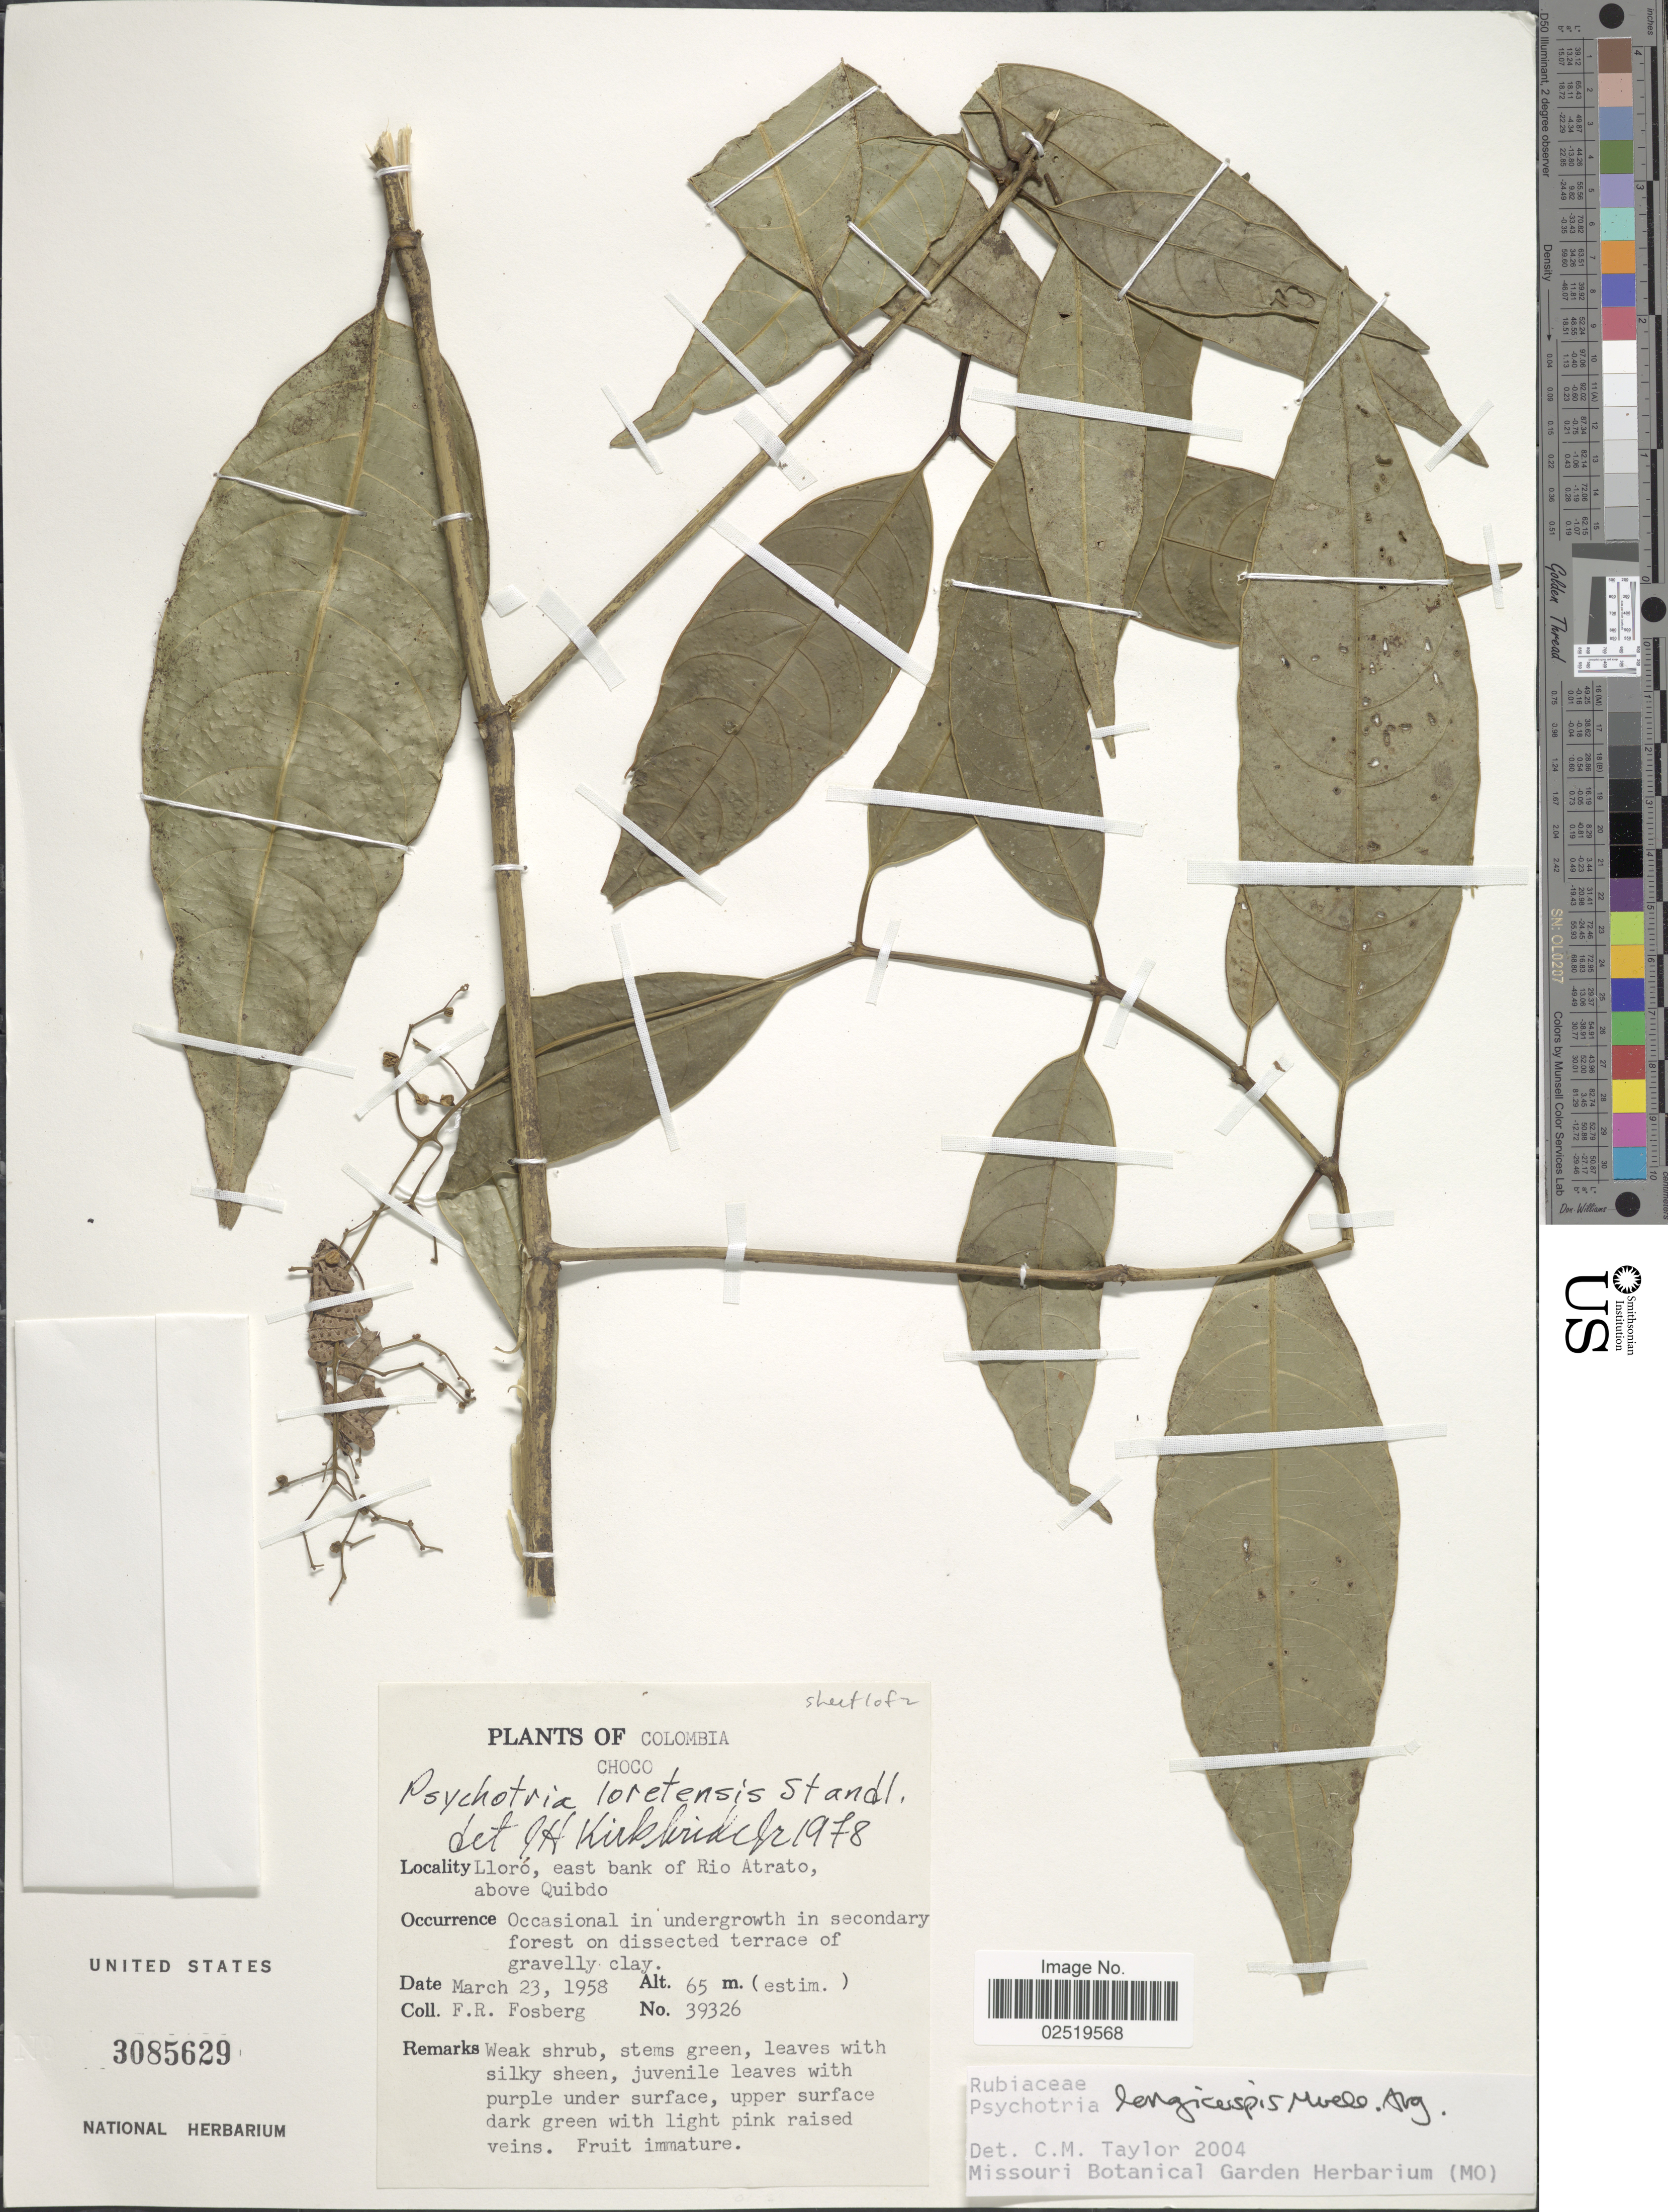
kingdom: Plantae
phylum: Tracheophyta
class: Magnoliopsida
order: Gentianales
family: Rubiaceae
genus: Psychotria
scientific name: Psychotria longicuspis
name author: Müll. Arg.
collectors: F. R. Fosberg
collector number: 39326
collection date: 1958-03-23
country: Colombia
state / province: Chocó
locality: Lloro, east bank of Rio Atrato, above Quibdo.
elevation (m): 65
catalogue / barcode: US 3085629